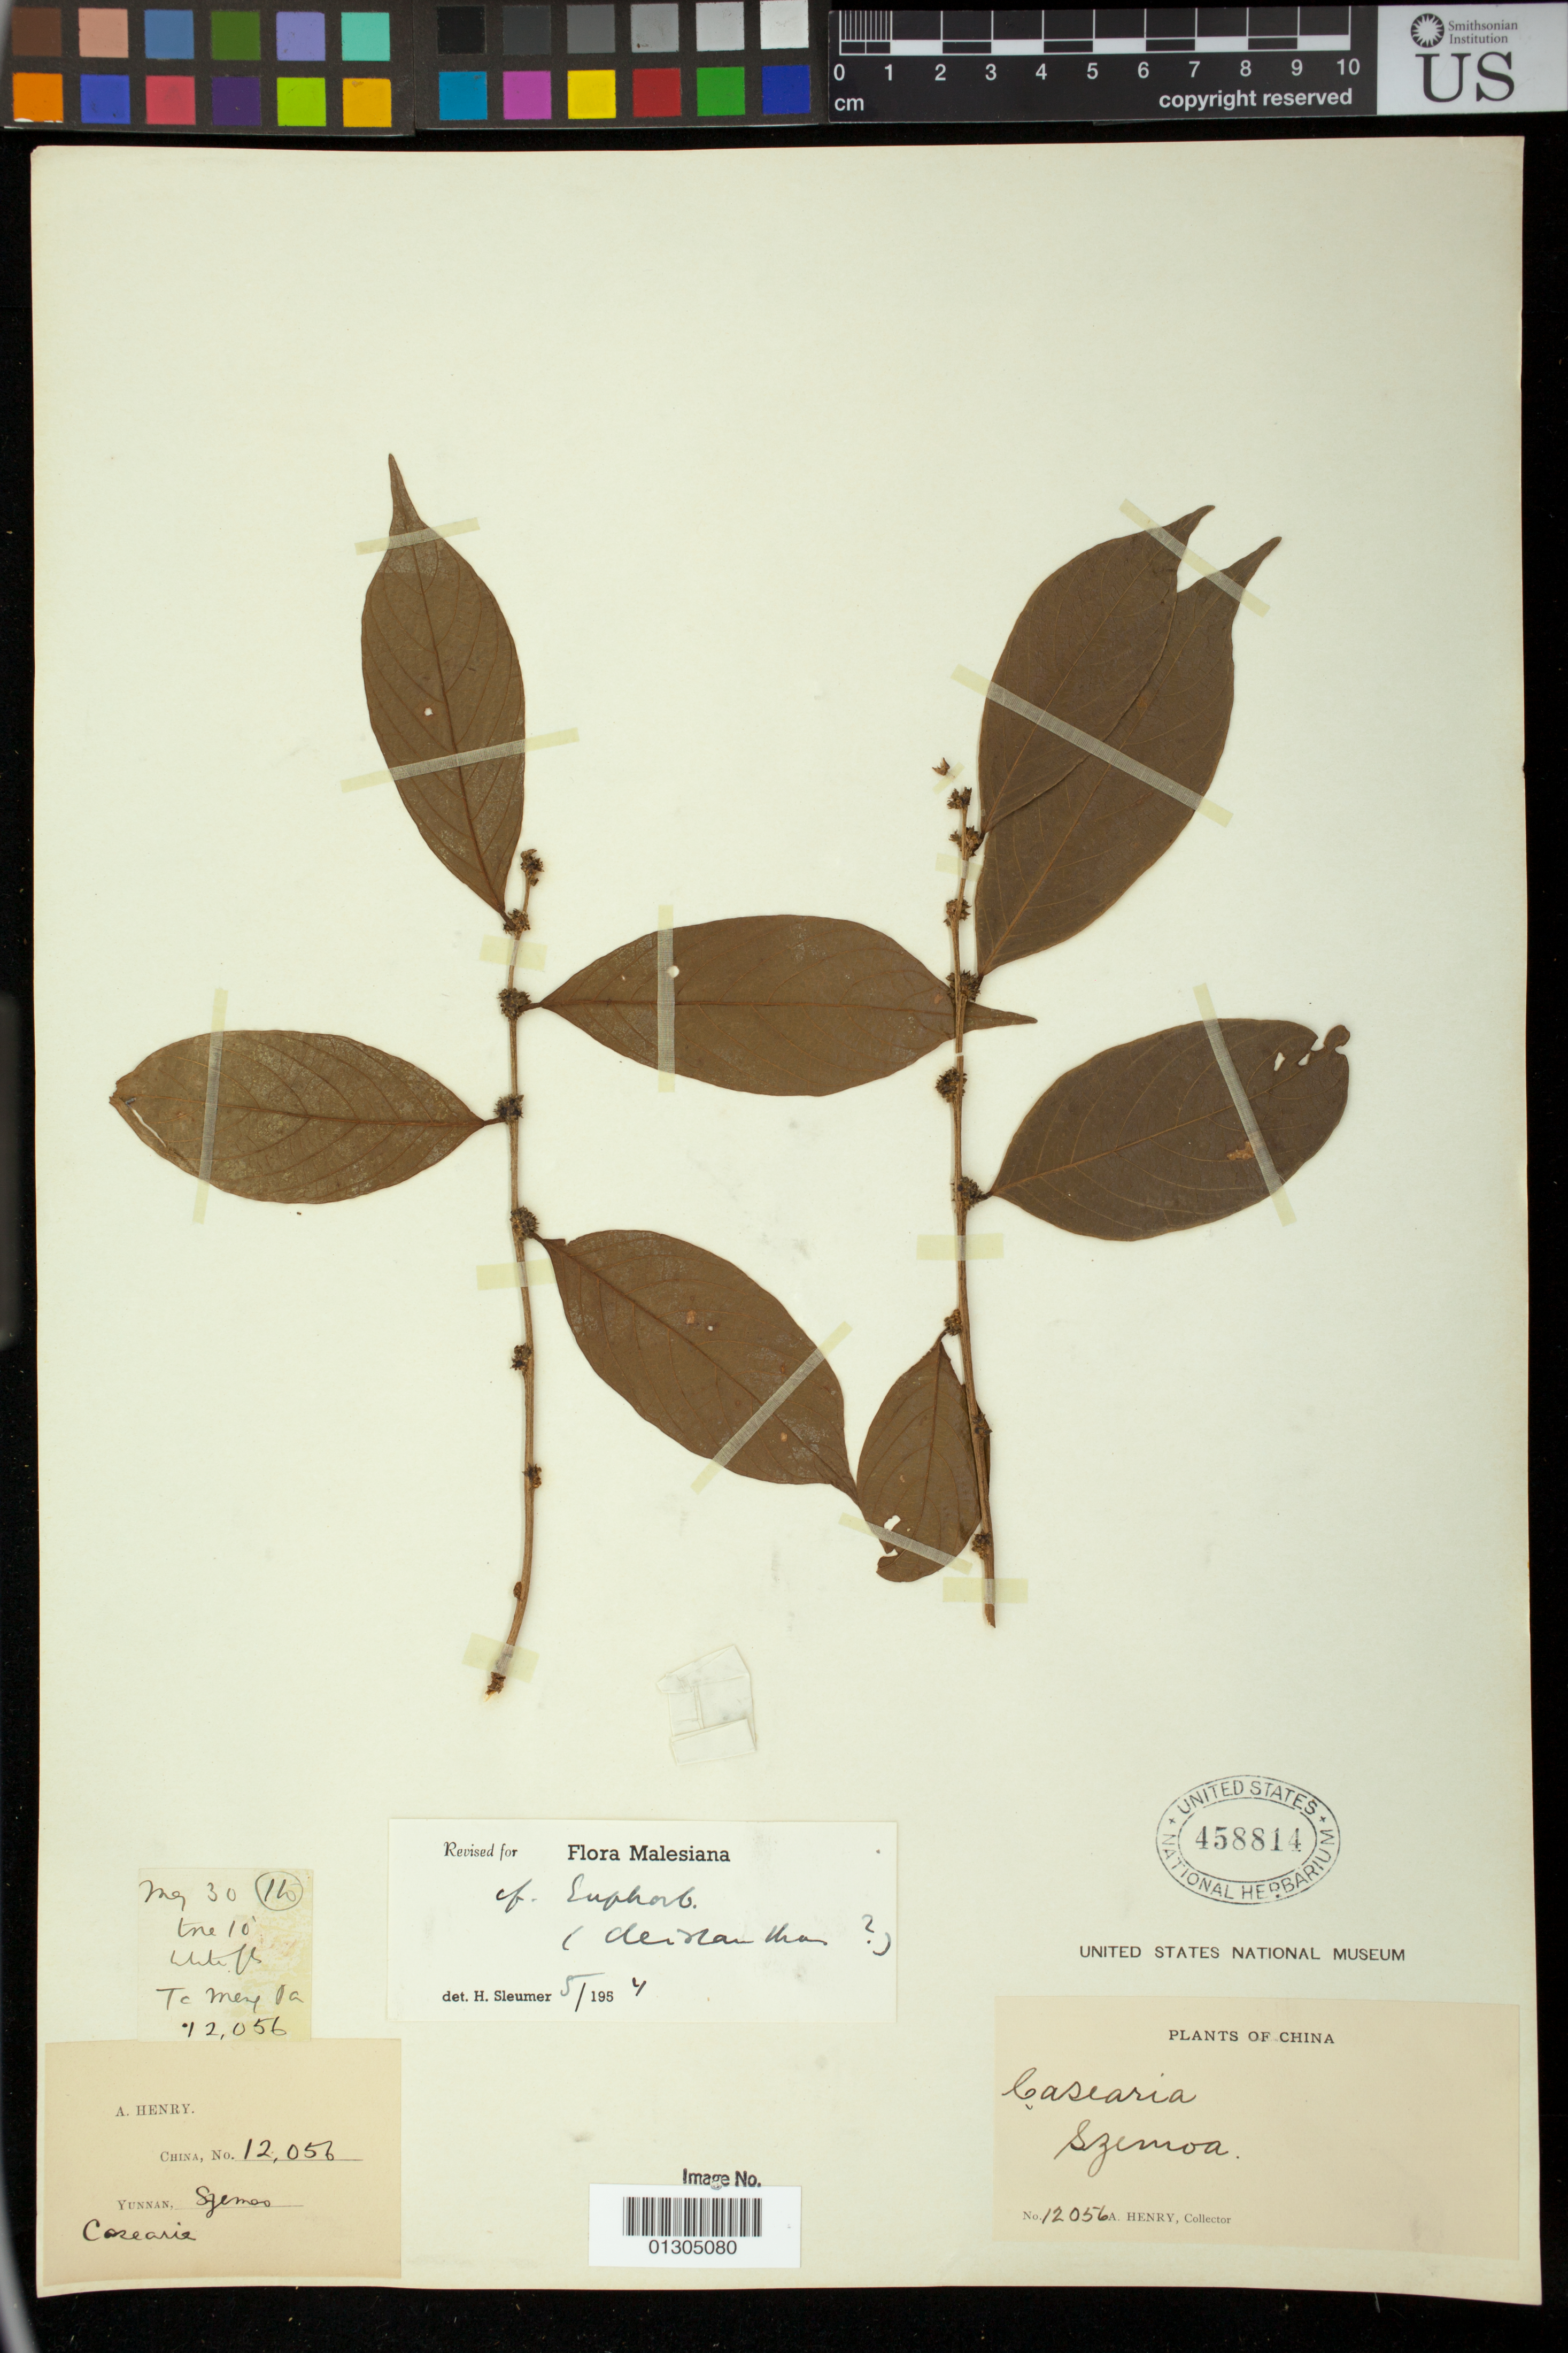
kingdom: Plantae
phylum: Tracheophyta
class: Magnoliopsida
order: Malpighiales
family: Euphorbiaceae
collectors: A. Henry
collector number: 12056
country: China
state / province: Yunnan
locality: Szemoa. Ho.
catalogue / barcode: US 458814